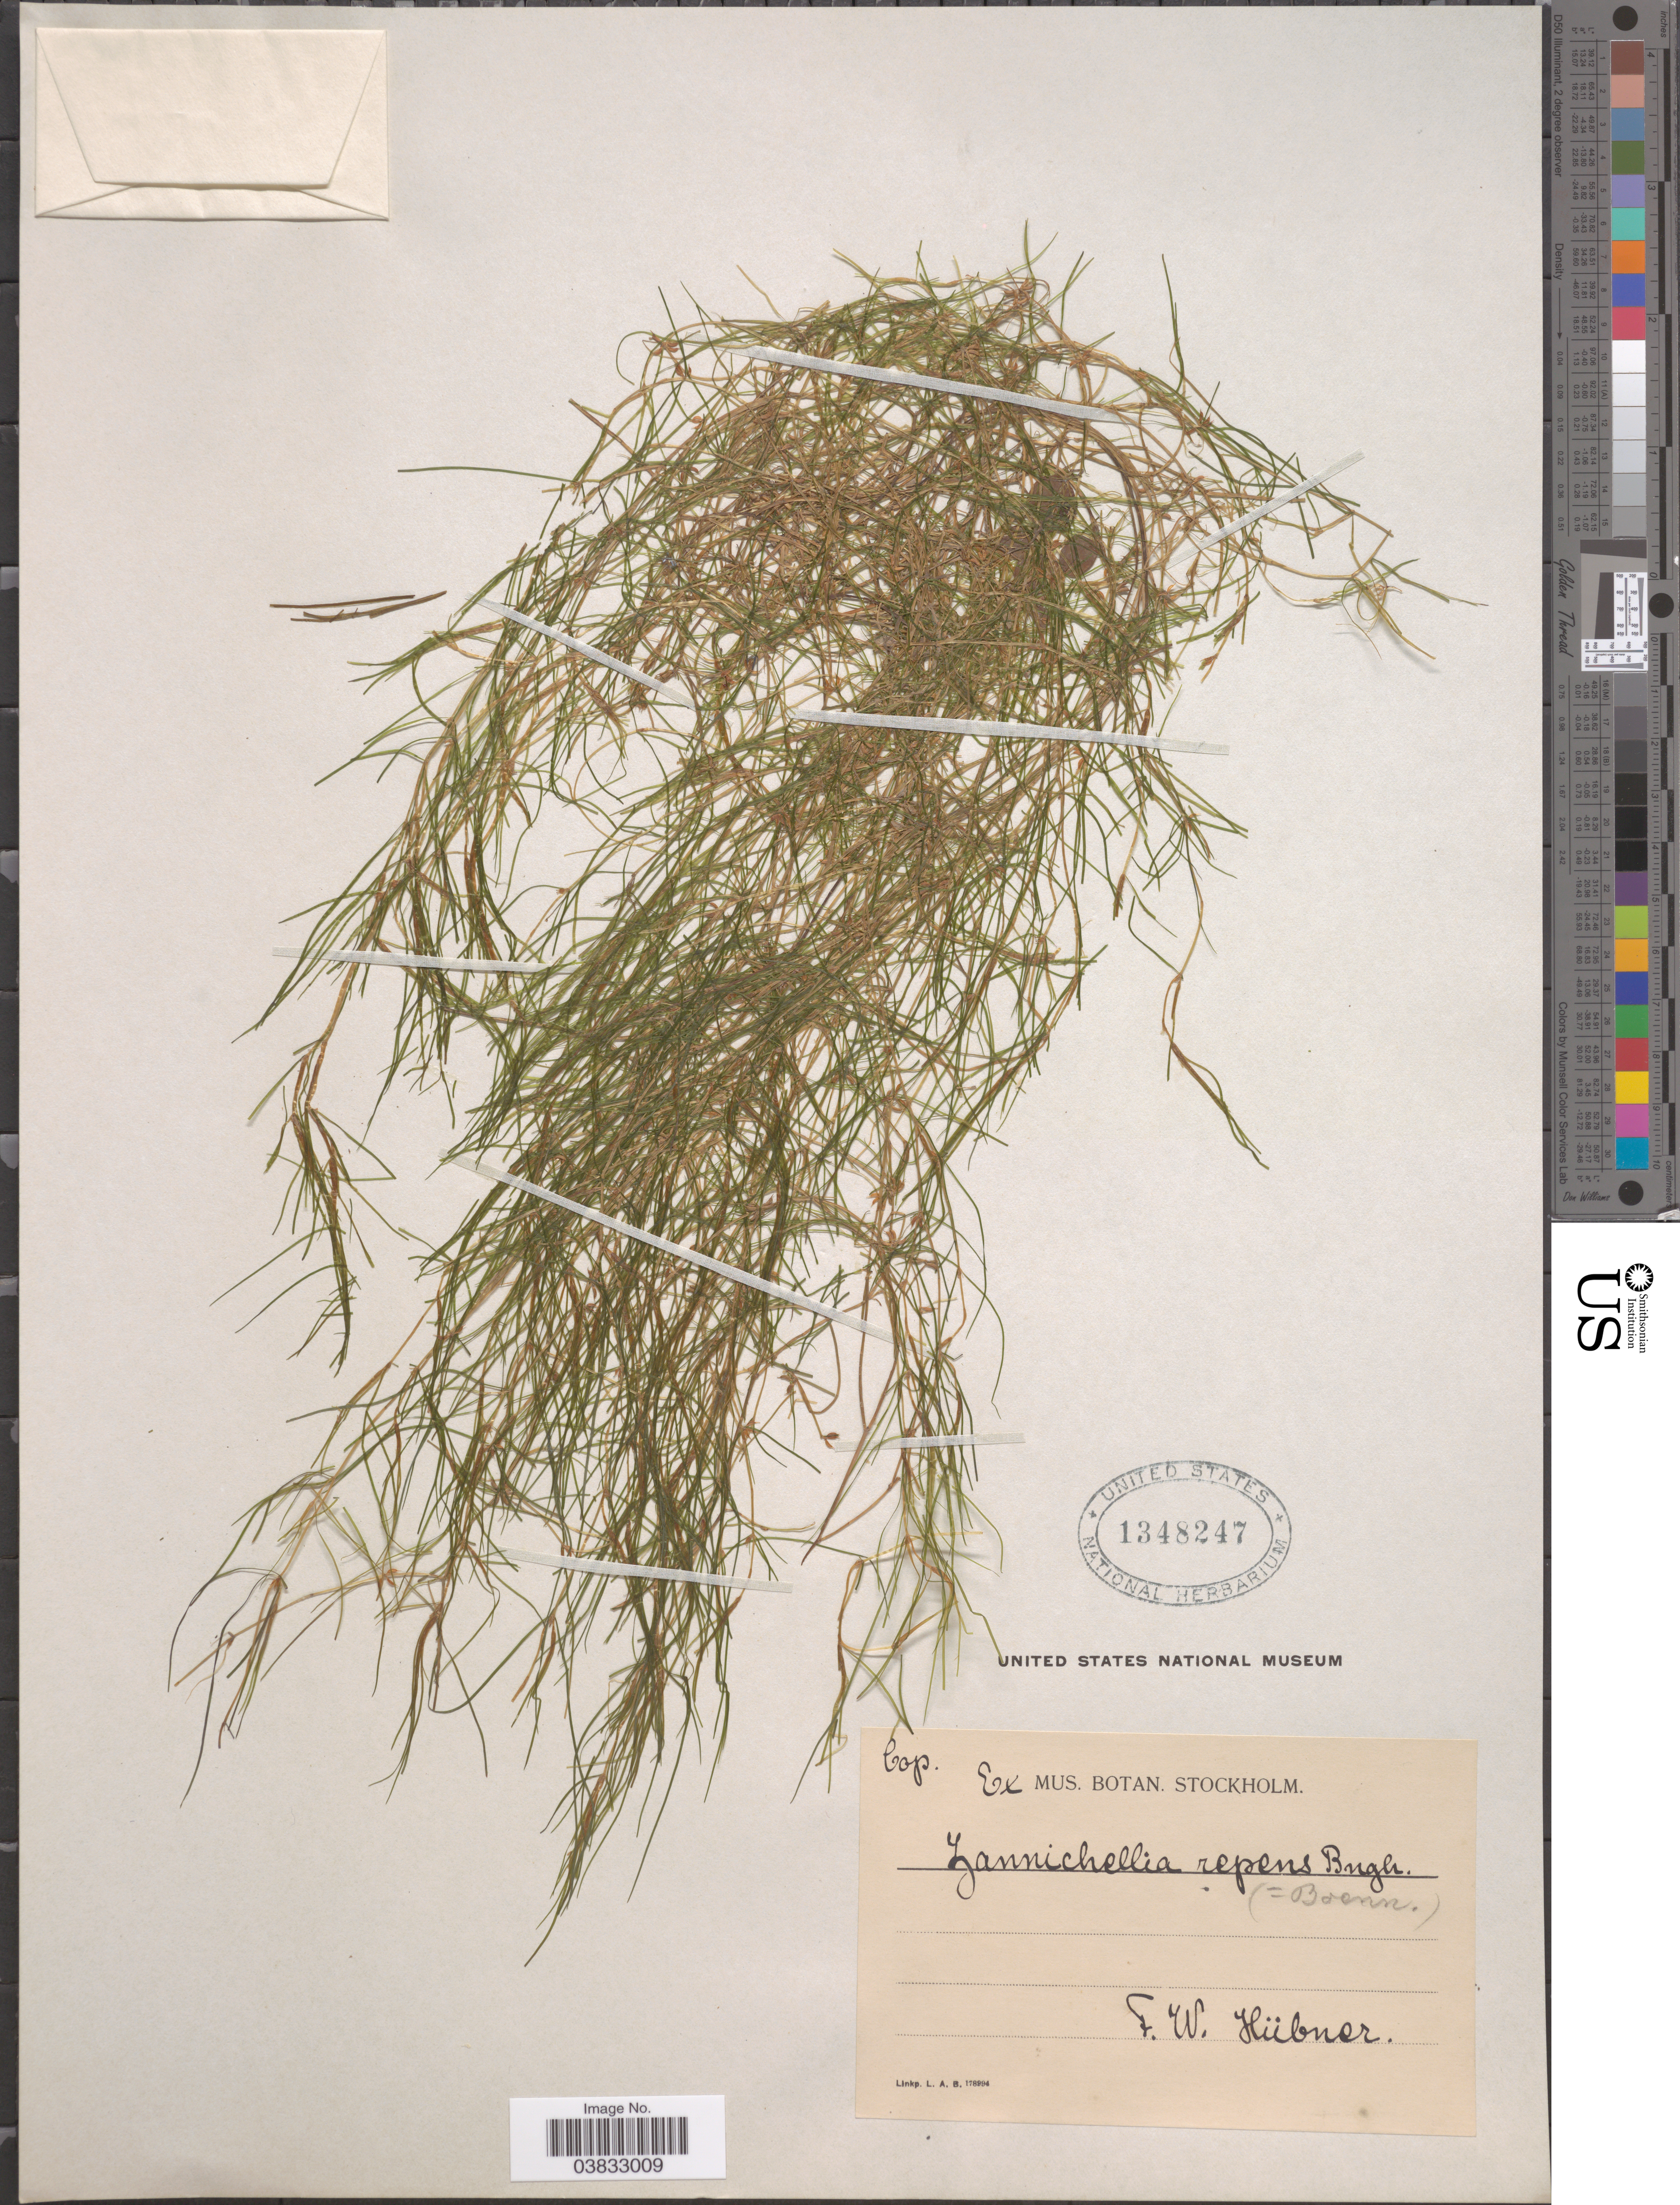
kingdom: Plantae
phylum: Tracheophyta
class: Liliopsida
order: Alismatales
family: Potamogetonaceae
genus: Zannichellia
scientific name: Zannichellia repens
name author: Boenn.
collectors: F. Hübner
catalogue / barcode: US 1348247